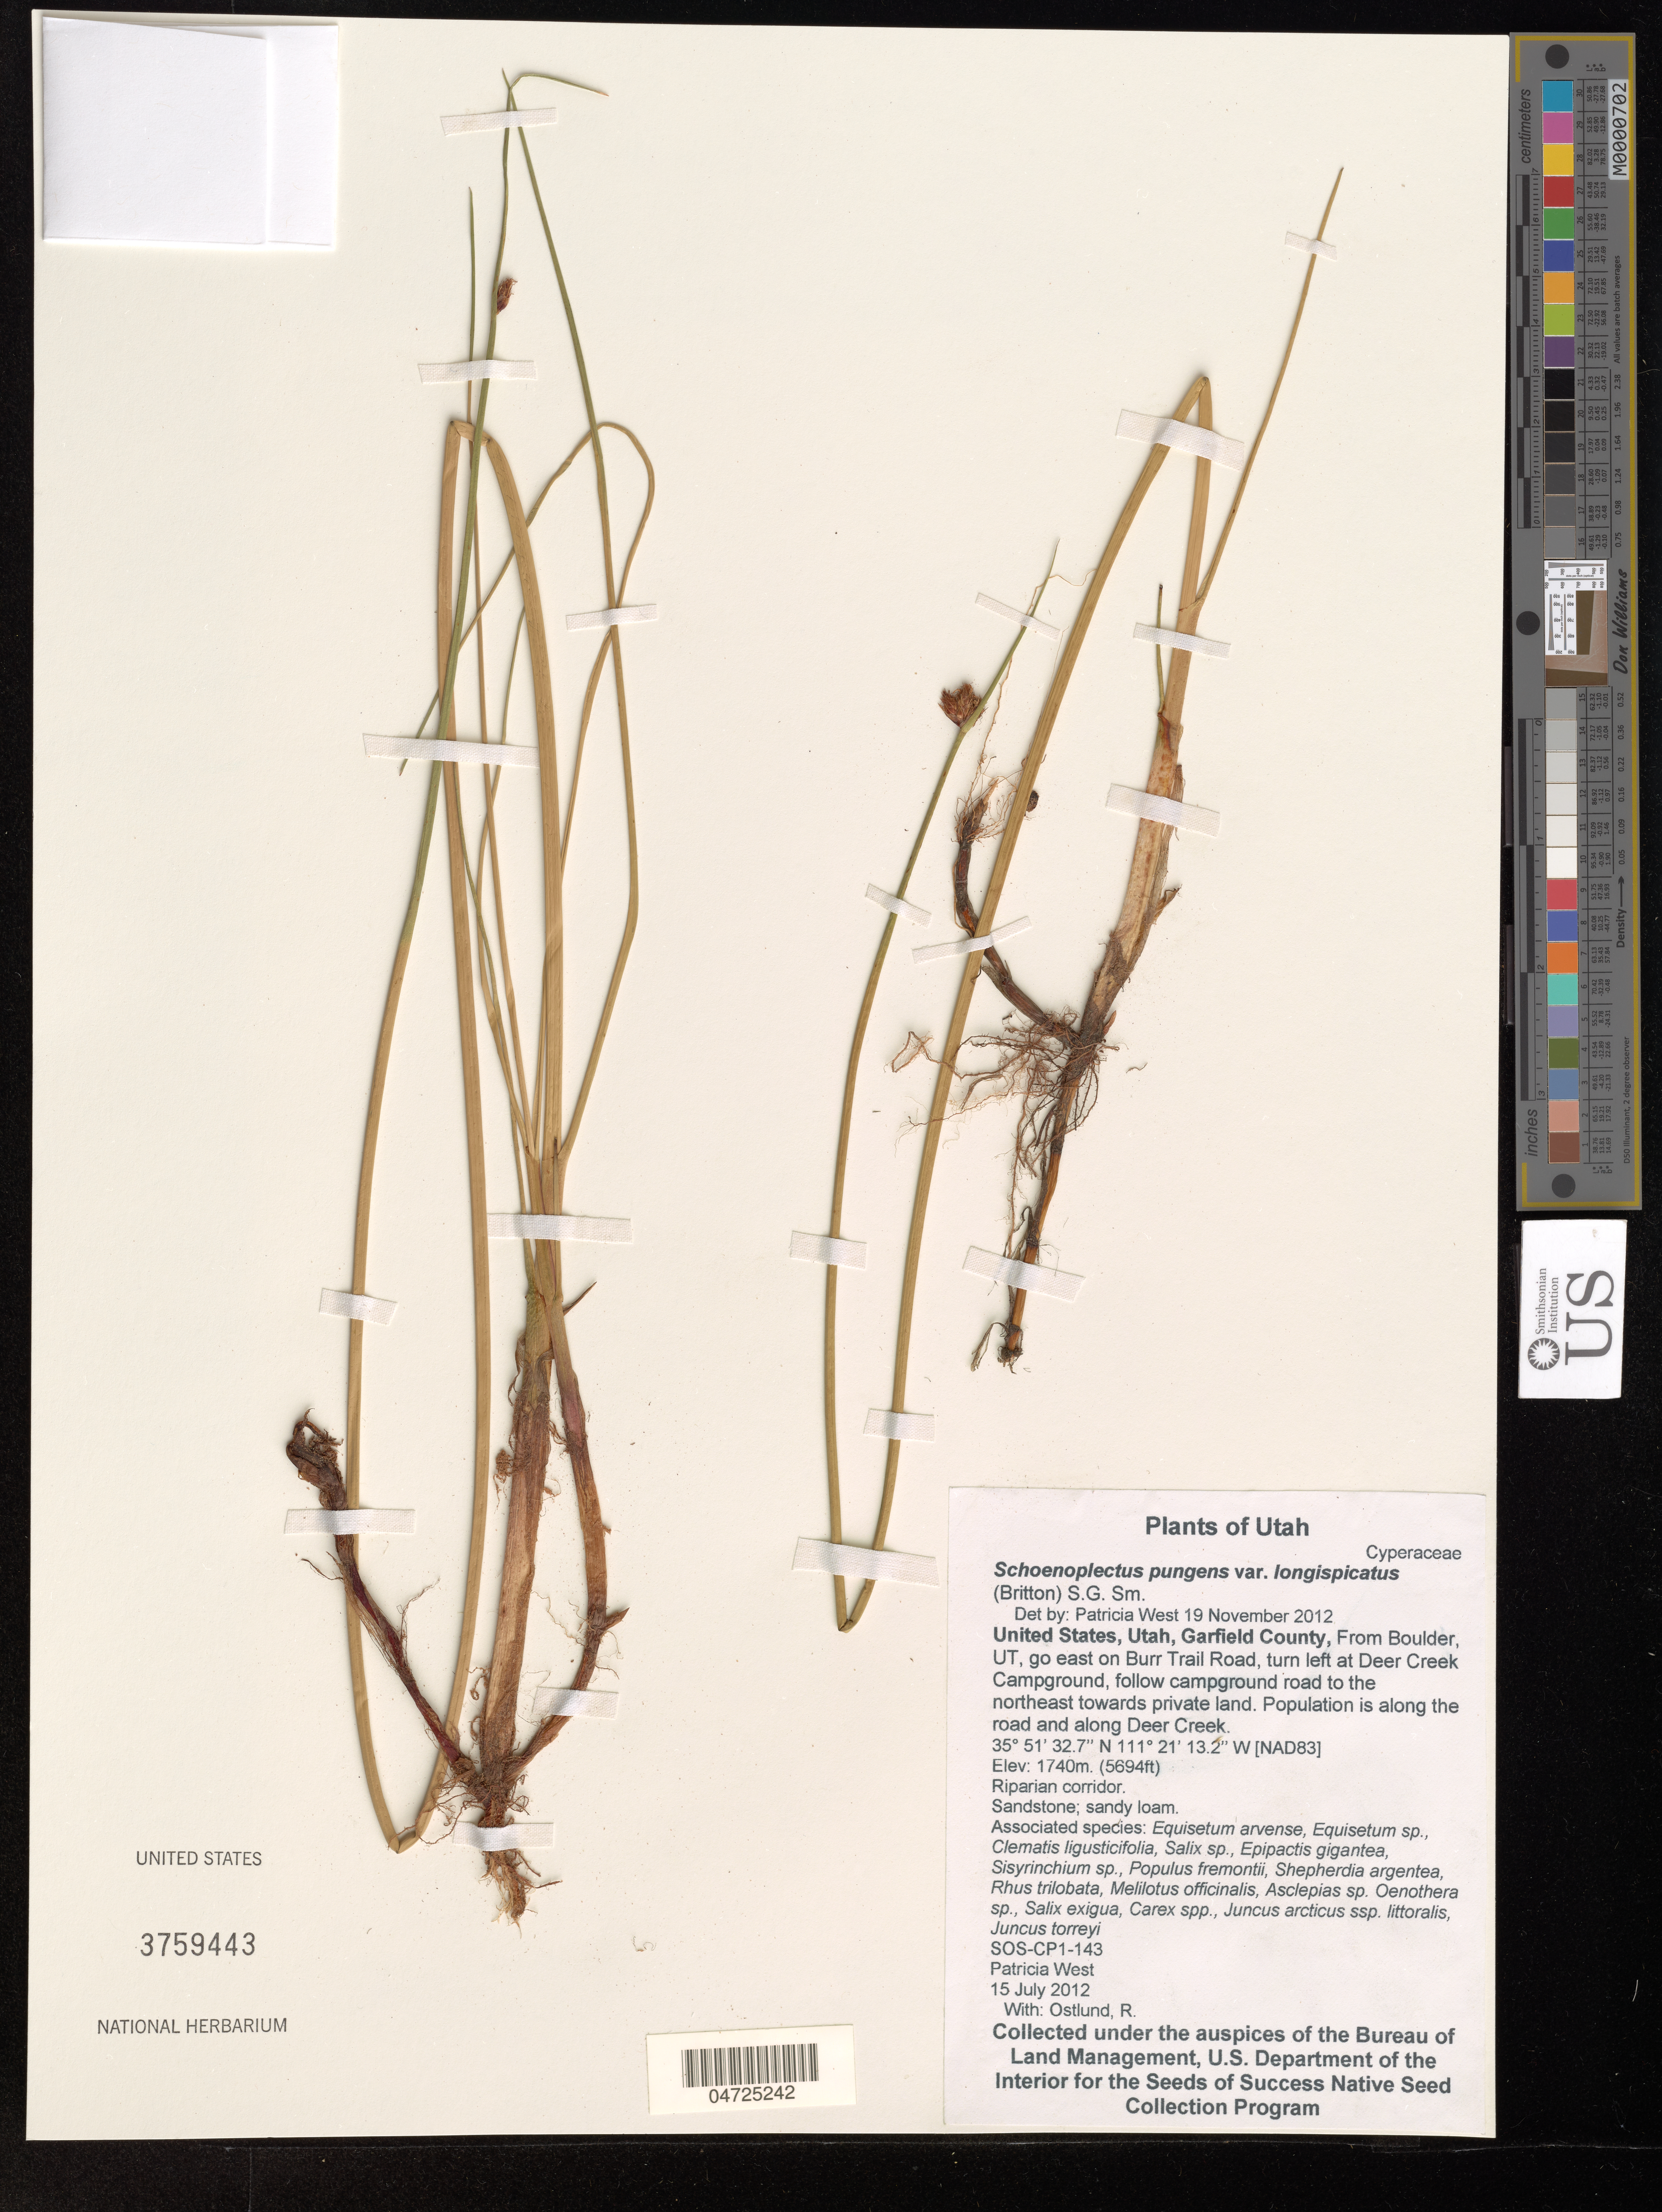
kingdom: Plantae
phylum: Tracheophyta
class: Liliopsida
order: Poales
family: Cyperaceae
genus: Schoenoplectus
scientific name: Schoenoplectus pungens var. longispicatus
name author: (Vahl) Palla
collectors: P. West & R. Ostlund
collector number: SOS-CP1-143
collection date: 2012-07-15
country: United States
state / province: Utah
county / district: Garfield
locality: Garfield County, From Boulder, UT, go east on Burr Trail Road, turn left at Deer Creek Campground, follow campground road to the northeast towards private land. Population is along the road and along Deer Creek. [NAD83].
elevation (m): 1740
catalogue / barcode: US 3759443